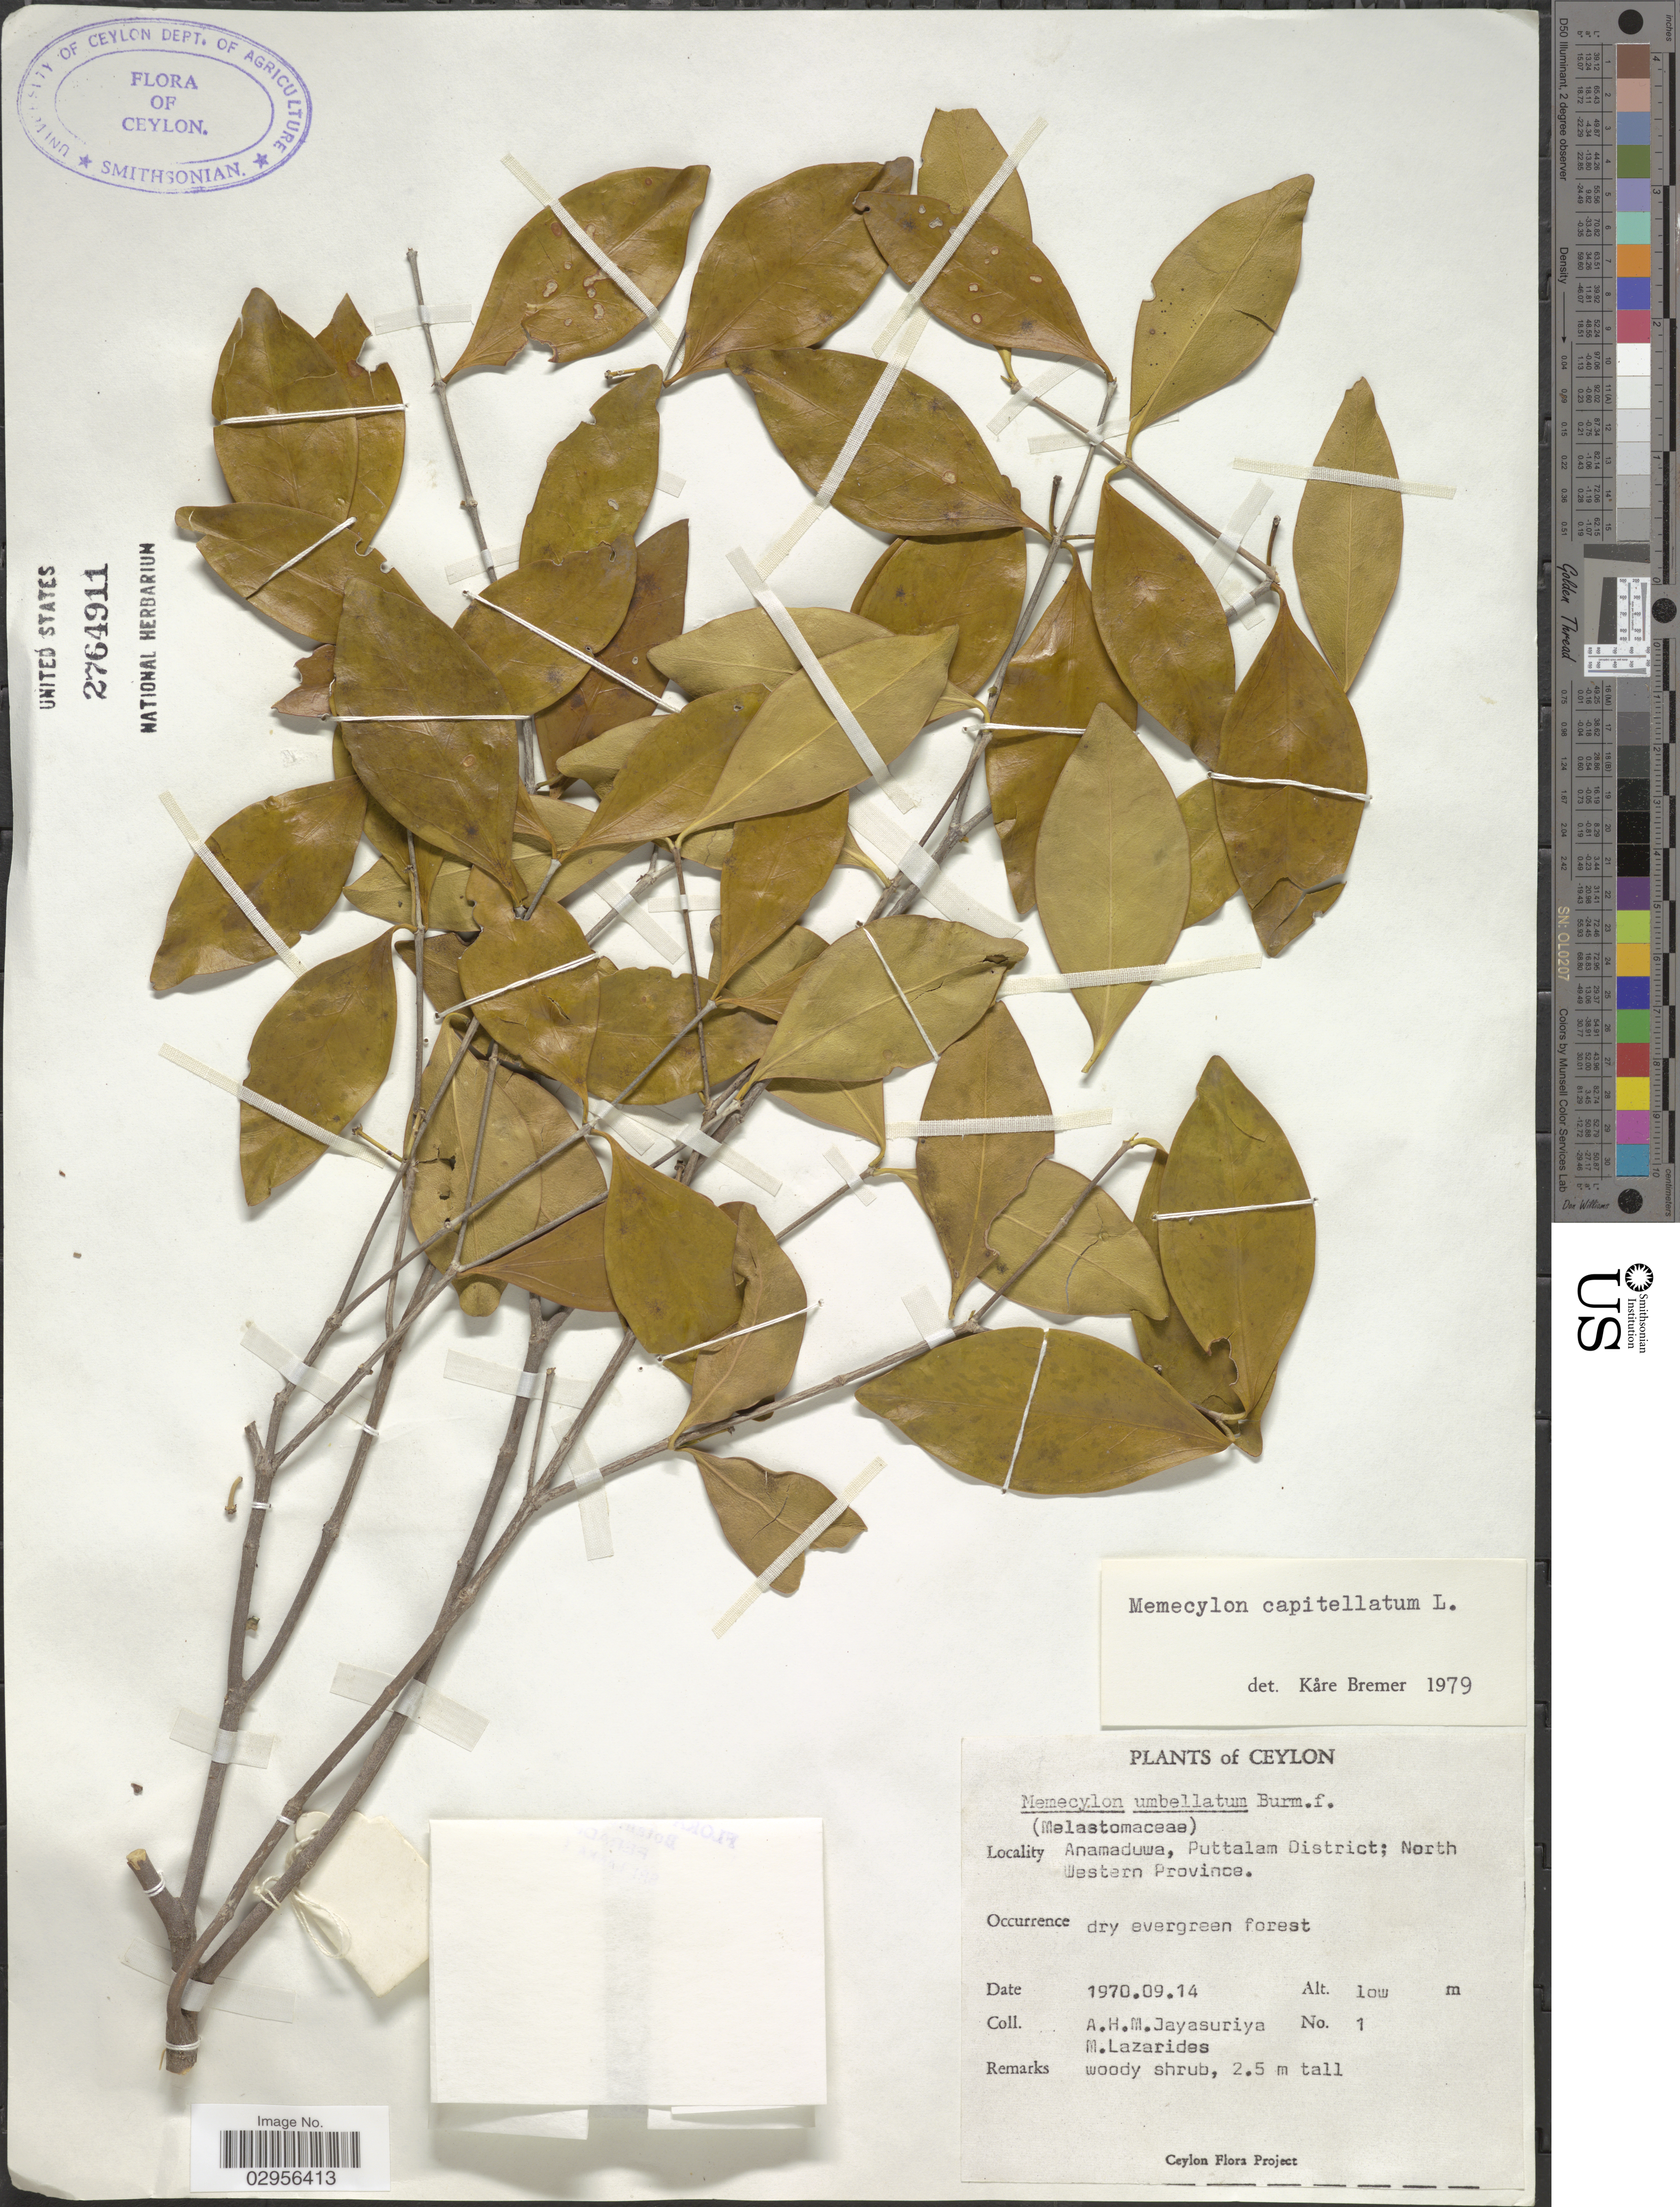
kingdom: Plantae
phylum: Tracheophyta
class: Magnoliopsida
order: Myrtales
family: Melastomataceae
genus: Memecylon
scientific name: Memecylon capitellatum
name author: L.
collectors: A. H. Jayasuriya & M. Lazarides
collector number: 1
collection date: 1970-09-14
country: Sri Lanka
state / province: North Western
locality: Ceylon. Anamaduwa, Puttalam District.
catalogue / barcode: US 2764911